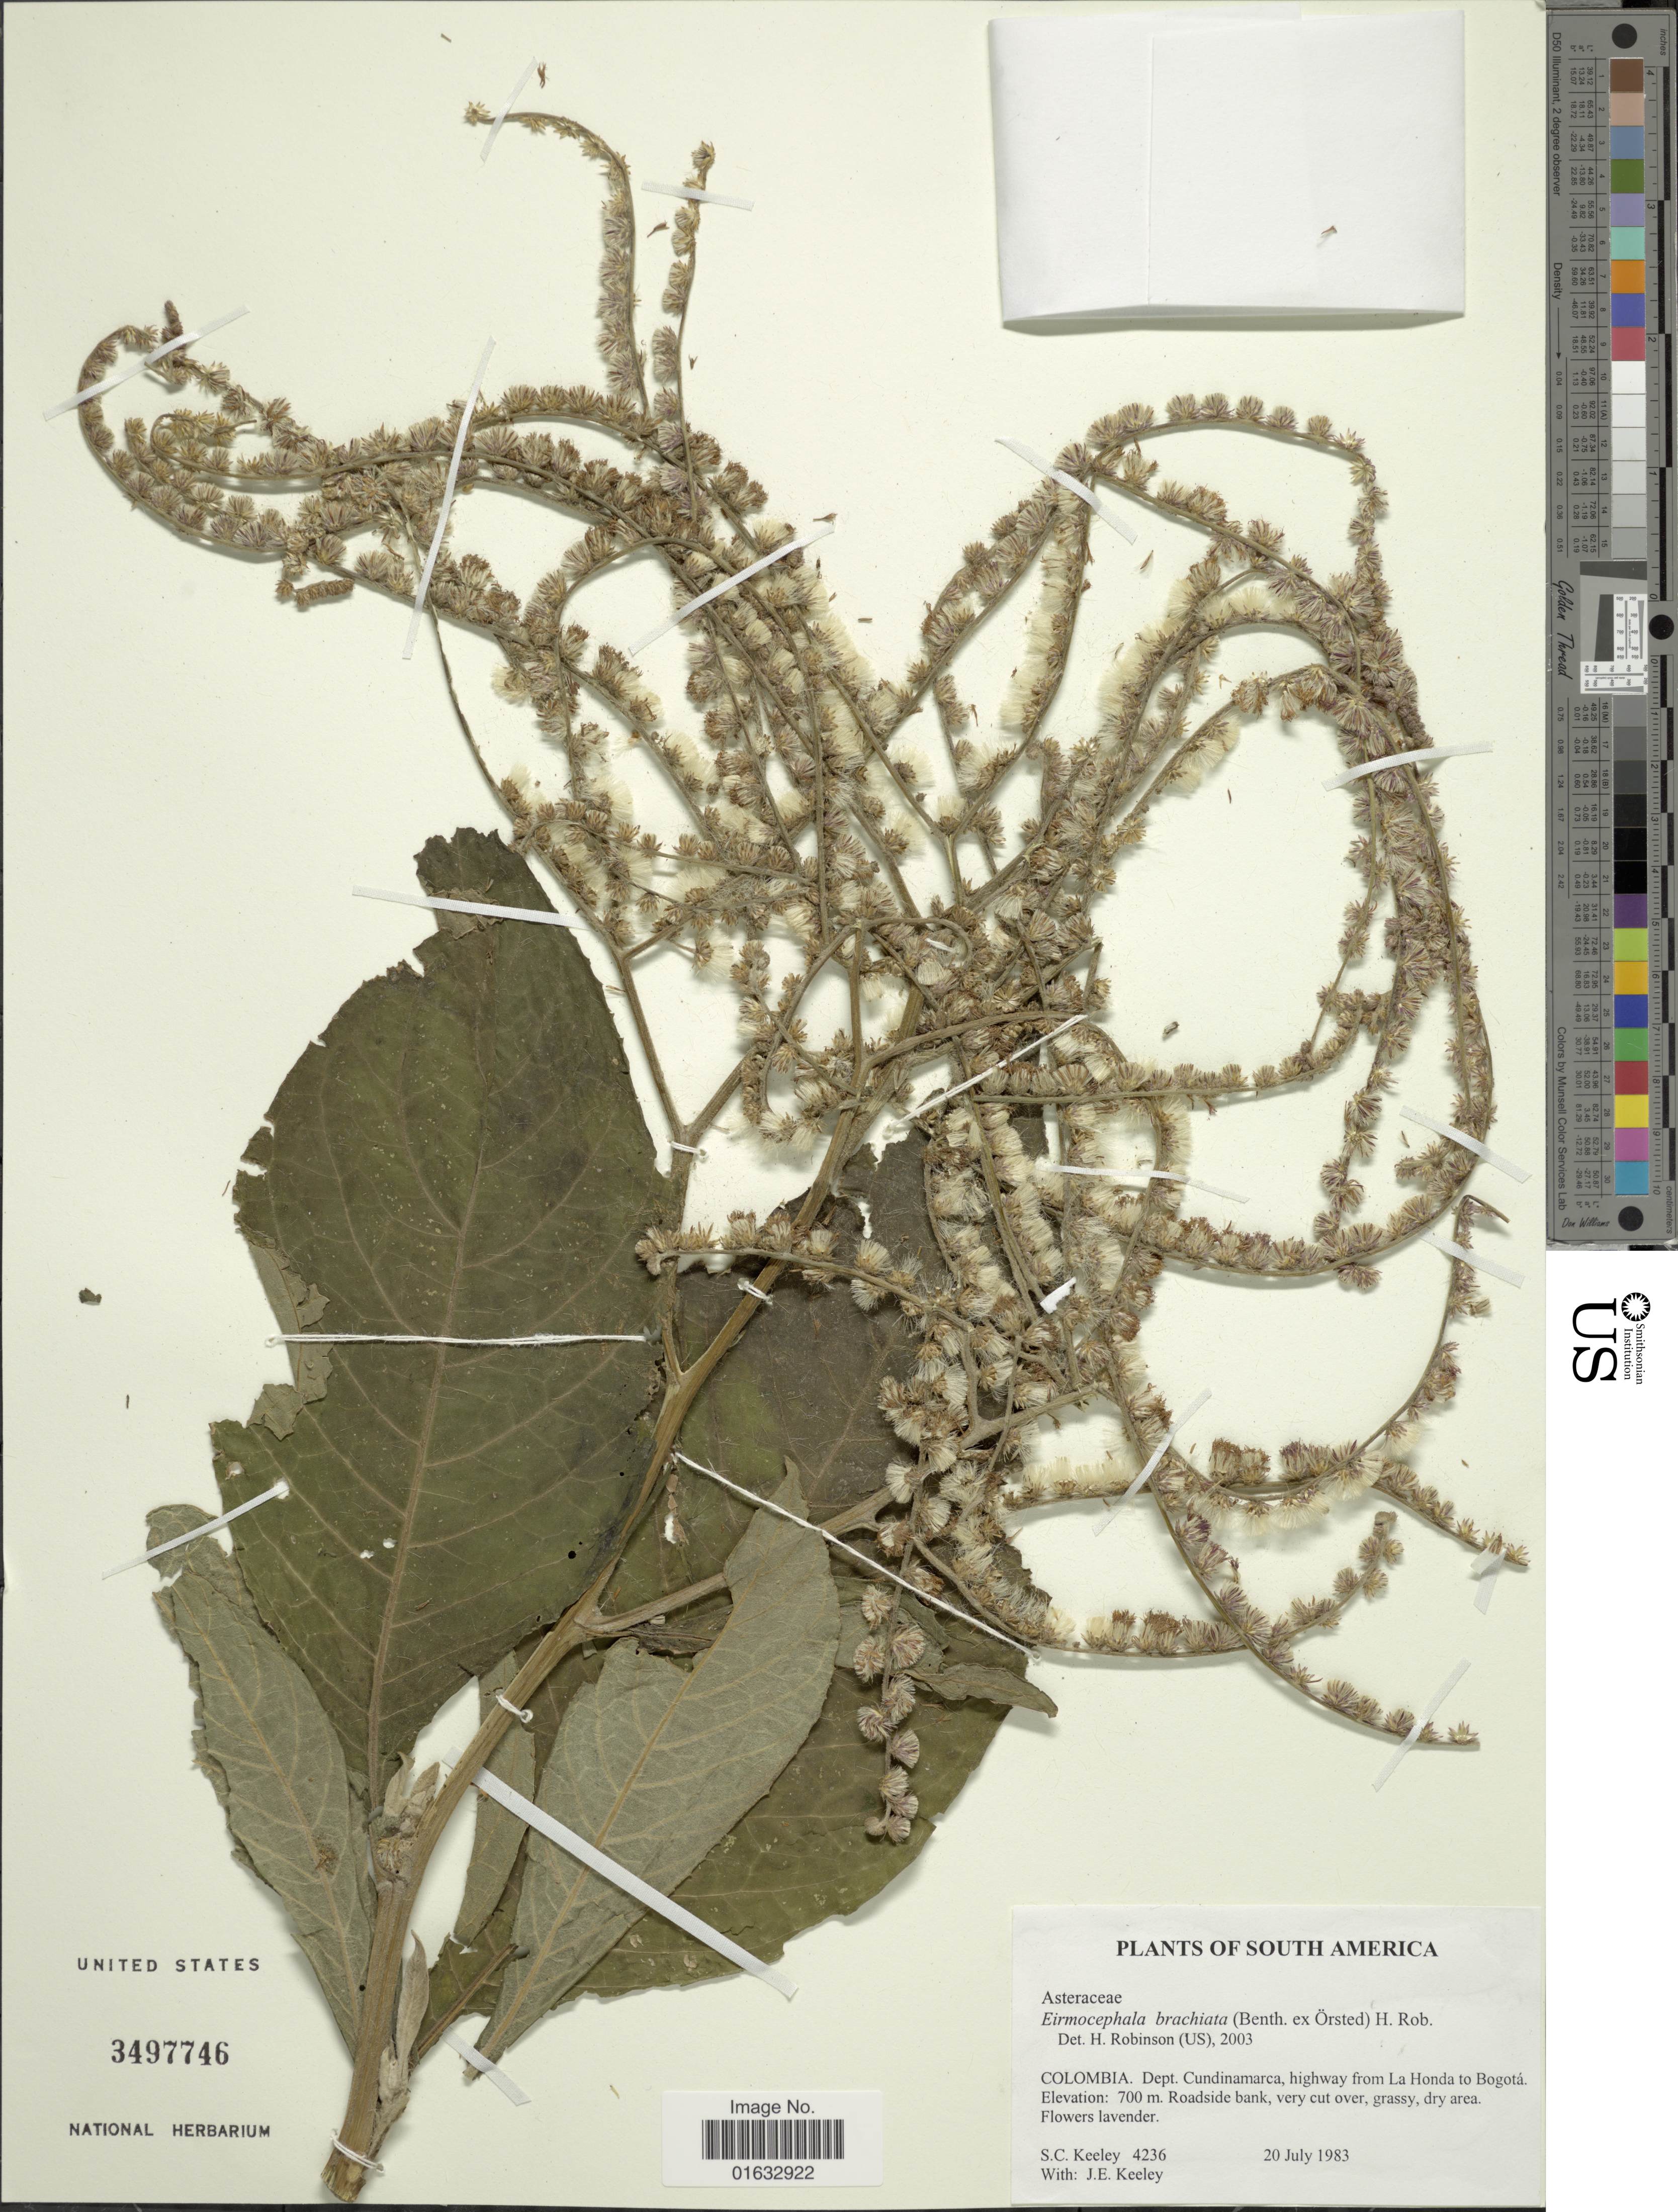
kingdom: Plantae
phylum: Tracheophyta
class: Magnoliopsida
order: Asterales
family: Asteraceae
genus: Eirmocephala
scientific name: Eirmocephala brachiata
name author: (Benth.) H. Rob.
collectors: S. C. Keeley & J. E. Keeley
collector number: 4236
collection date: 1983-07-20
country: Colombia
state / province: Cundinamarca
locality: Dept. Cundinamarca, highway from La Honda to Bogota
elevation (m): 700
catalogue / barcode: US 3497746